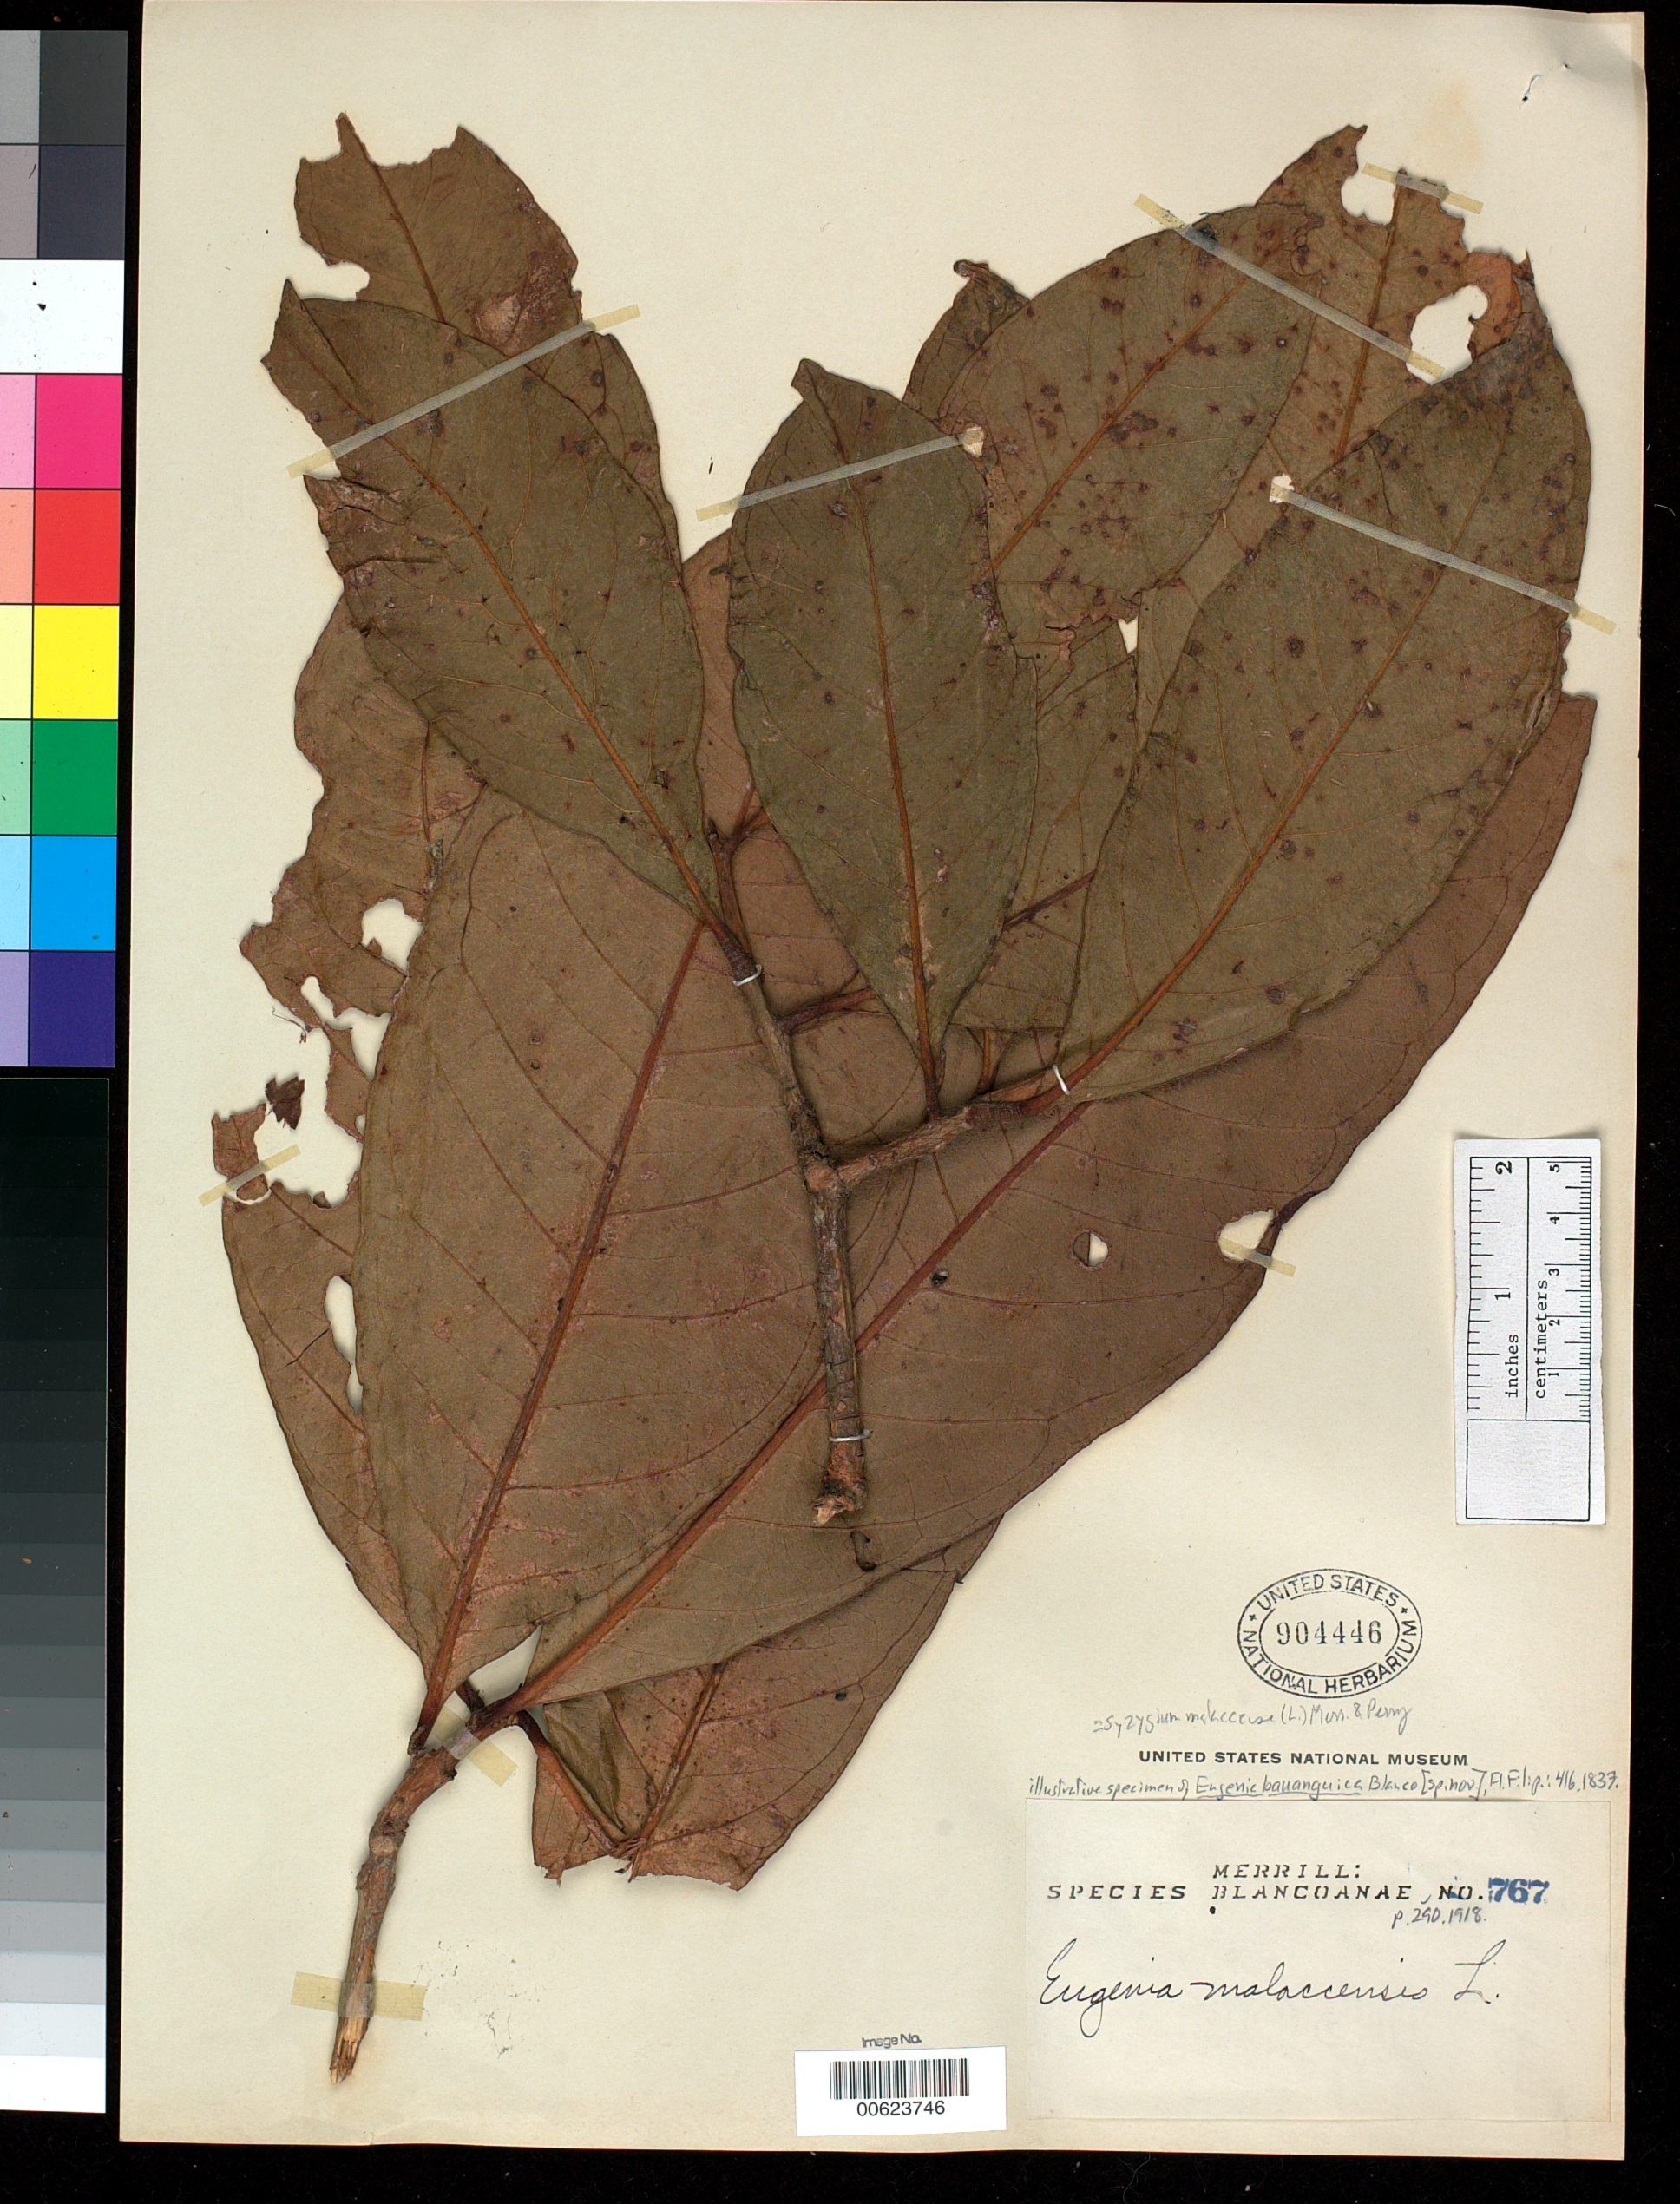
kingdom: Plantae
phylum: Tracheophyta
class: Magnoliopsida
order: Myrtales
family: Myrtaceae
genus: Syzygium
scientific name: Syzygium malaccense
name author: (L.) Merr. & L.M. Perry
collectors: E. D. Merrill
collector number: Sp. Blancoan. 0767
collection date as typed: Jan 1915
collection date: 1915-01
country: Philippines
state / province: National Capital Region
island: Luzon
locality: San pedro macati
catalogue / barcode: US 904446